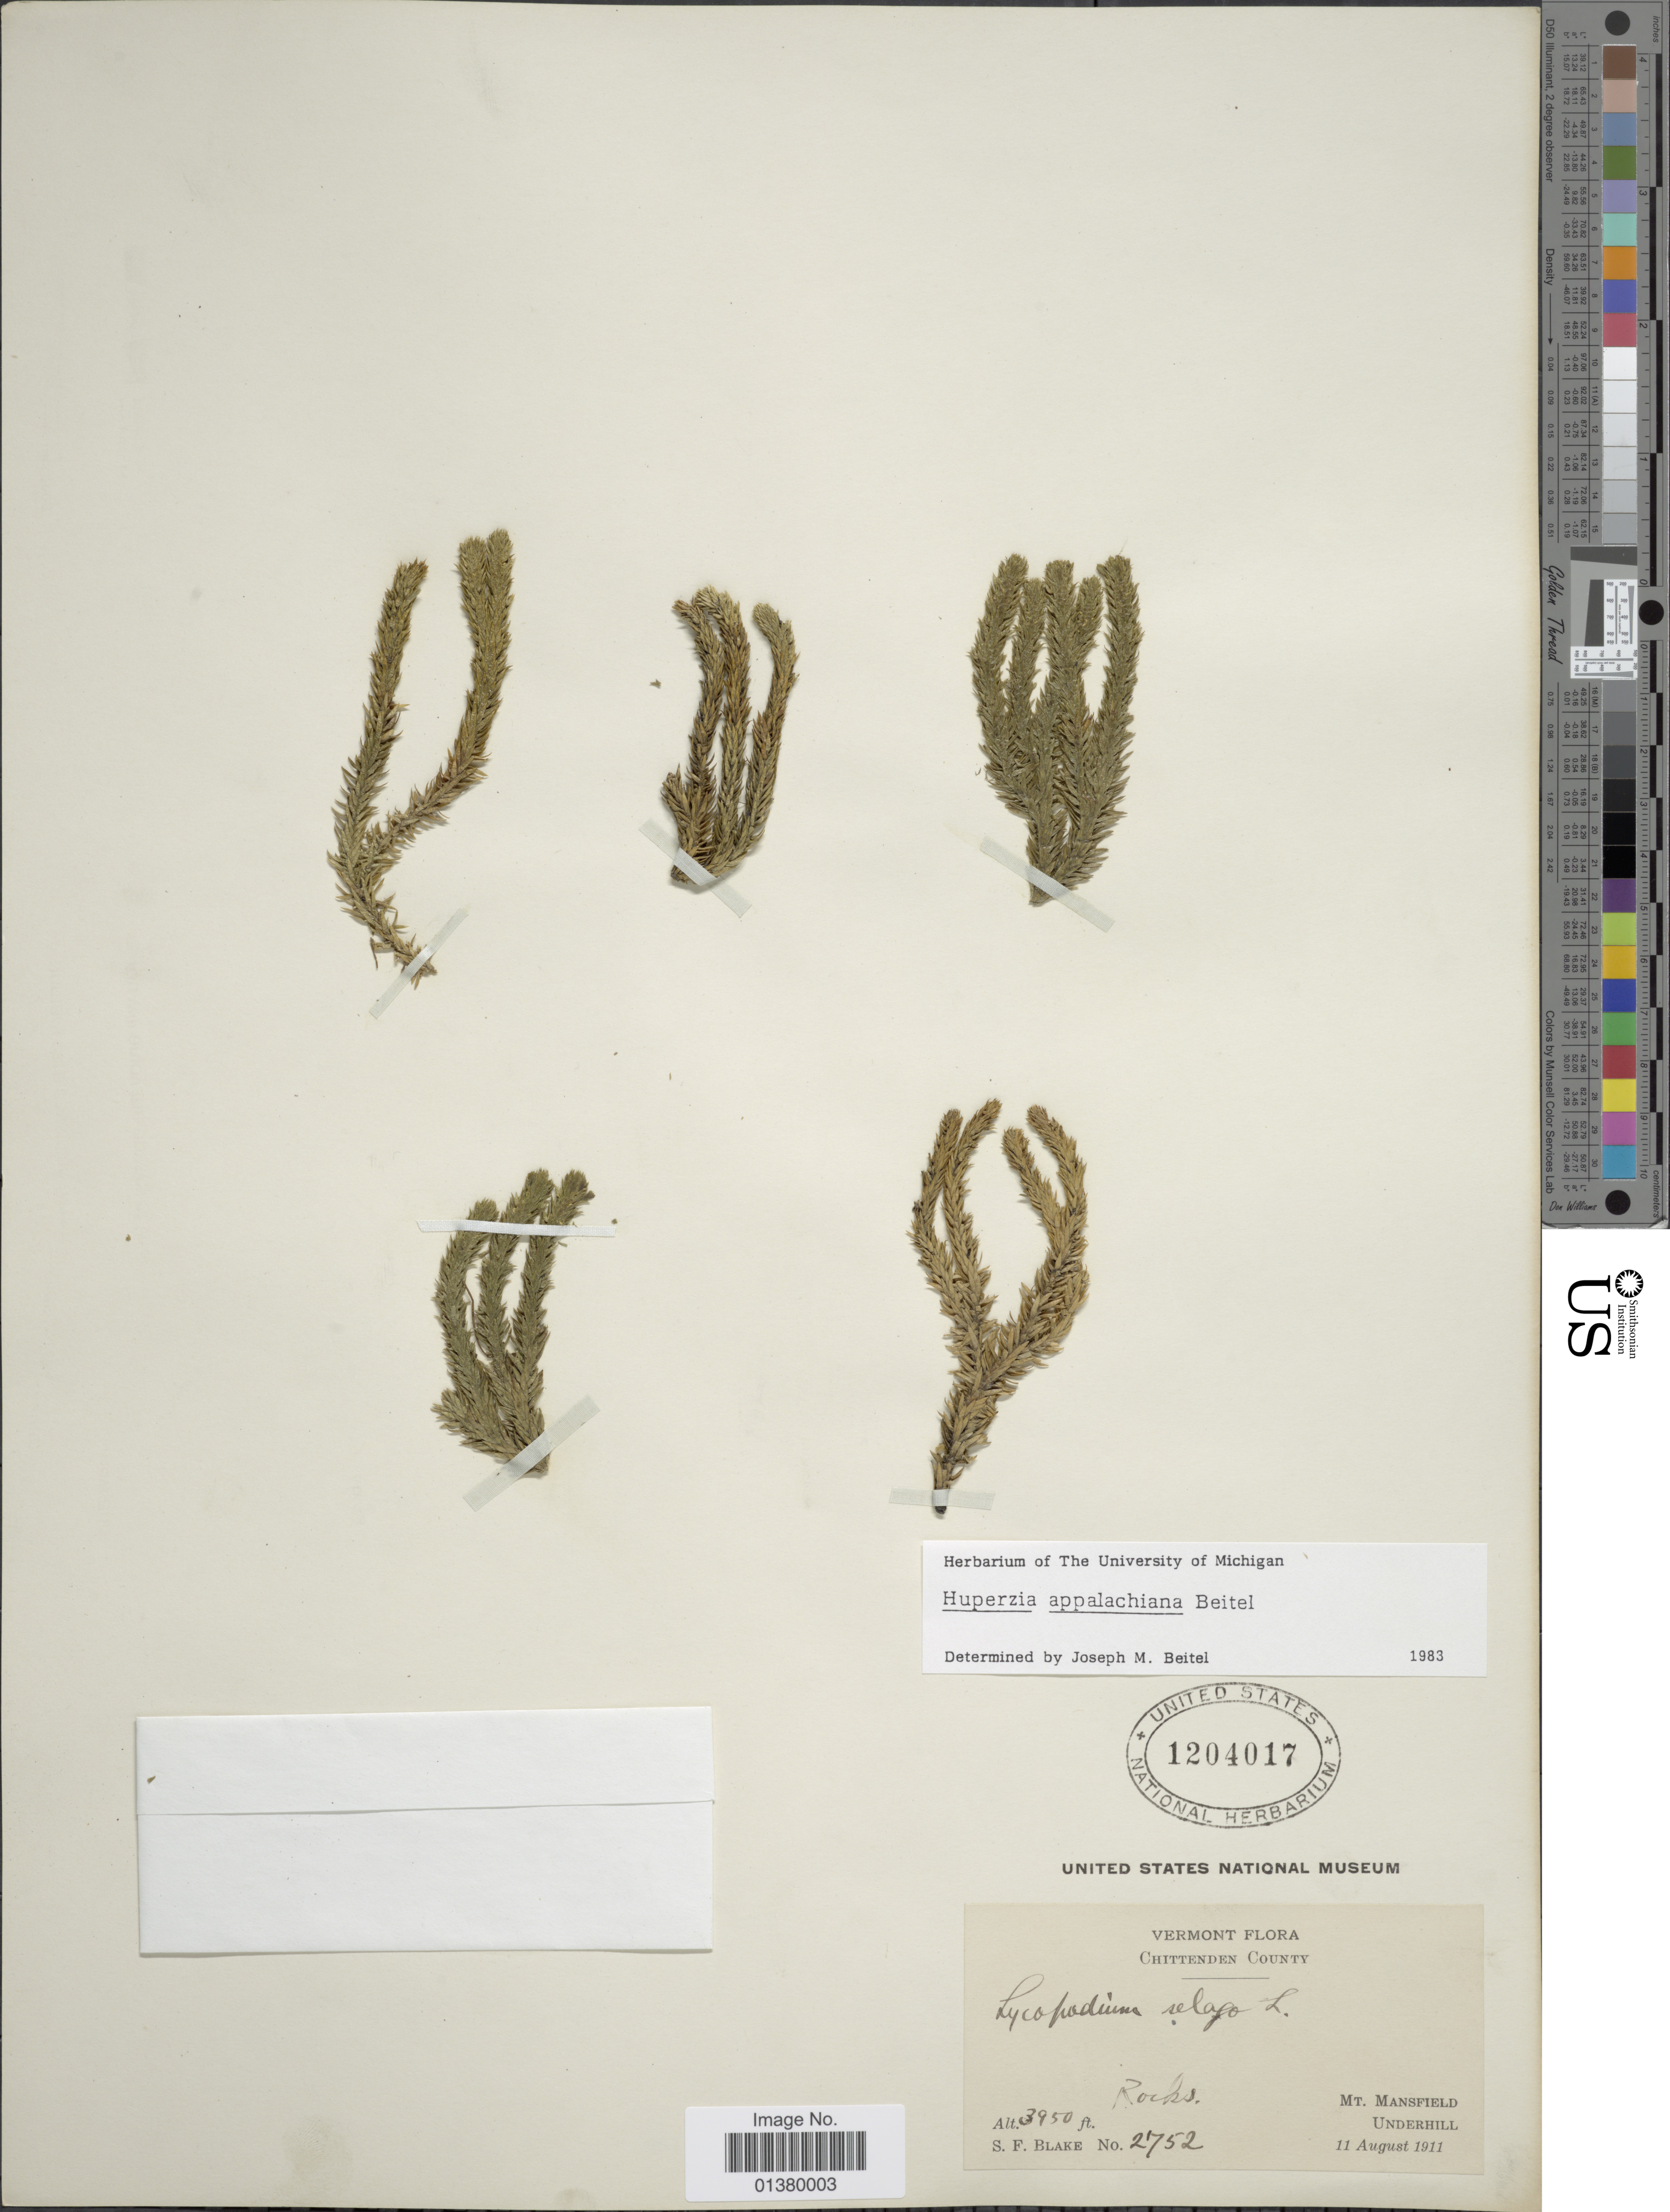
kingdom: Plantae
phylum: Tracheophyta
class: Lycopodiopsida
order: Lycopodiales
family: Lycopodiaceae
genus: Huperzia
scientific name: Huperzia appalachiana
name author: Beitel & Mickel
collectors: S. Blake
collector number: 2752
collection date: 1911-08-11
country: United States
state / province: Vermont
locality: Chittenden County, Mt Mansfield, Underhill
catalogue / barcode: US 1204017